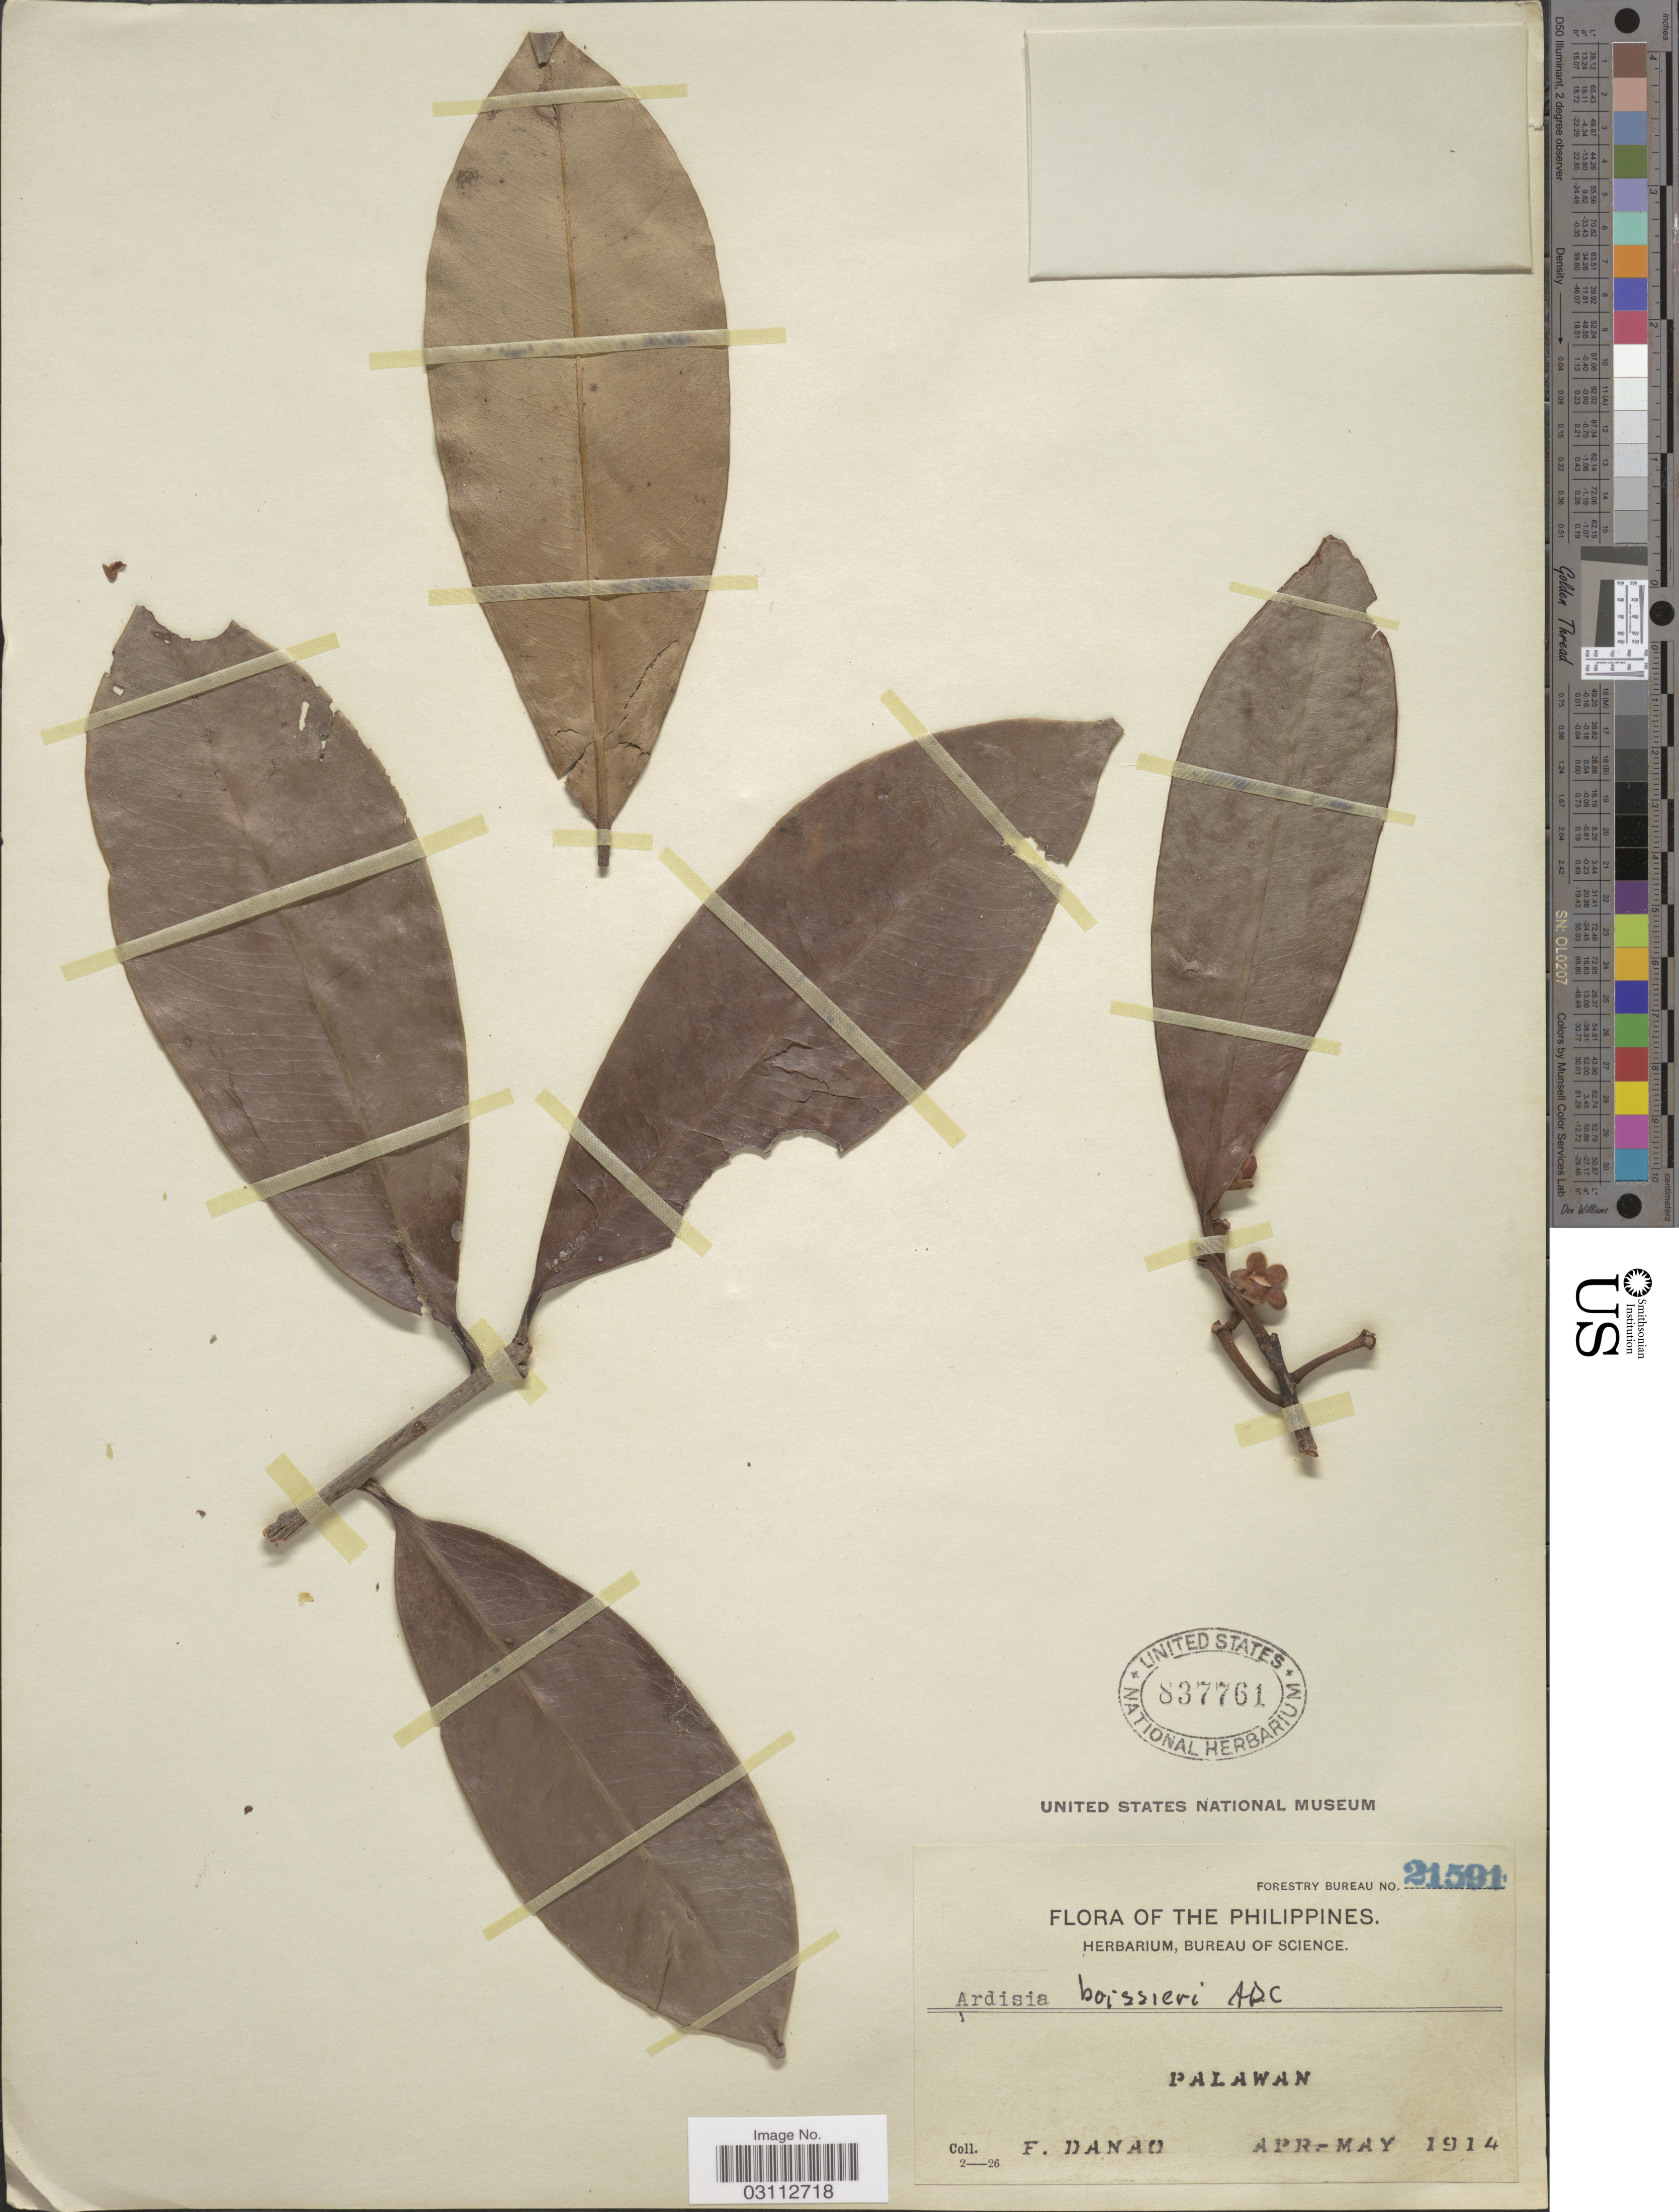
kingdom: Plantae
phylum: Tracheophyta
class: Magnoliopsida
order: Ericales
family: Primulaceae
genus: Ardisia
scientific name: Ardisia boissieri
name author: A. DC.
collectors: F. Danao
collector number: Forestry Bureau 21591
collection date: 1914-04/1914-05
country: Philippines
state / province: Mimaropa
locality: Palawan.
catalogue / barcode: US 837761